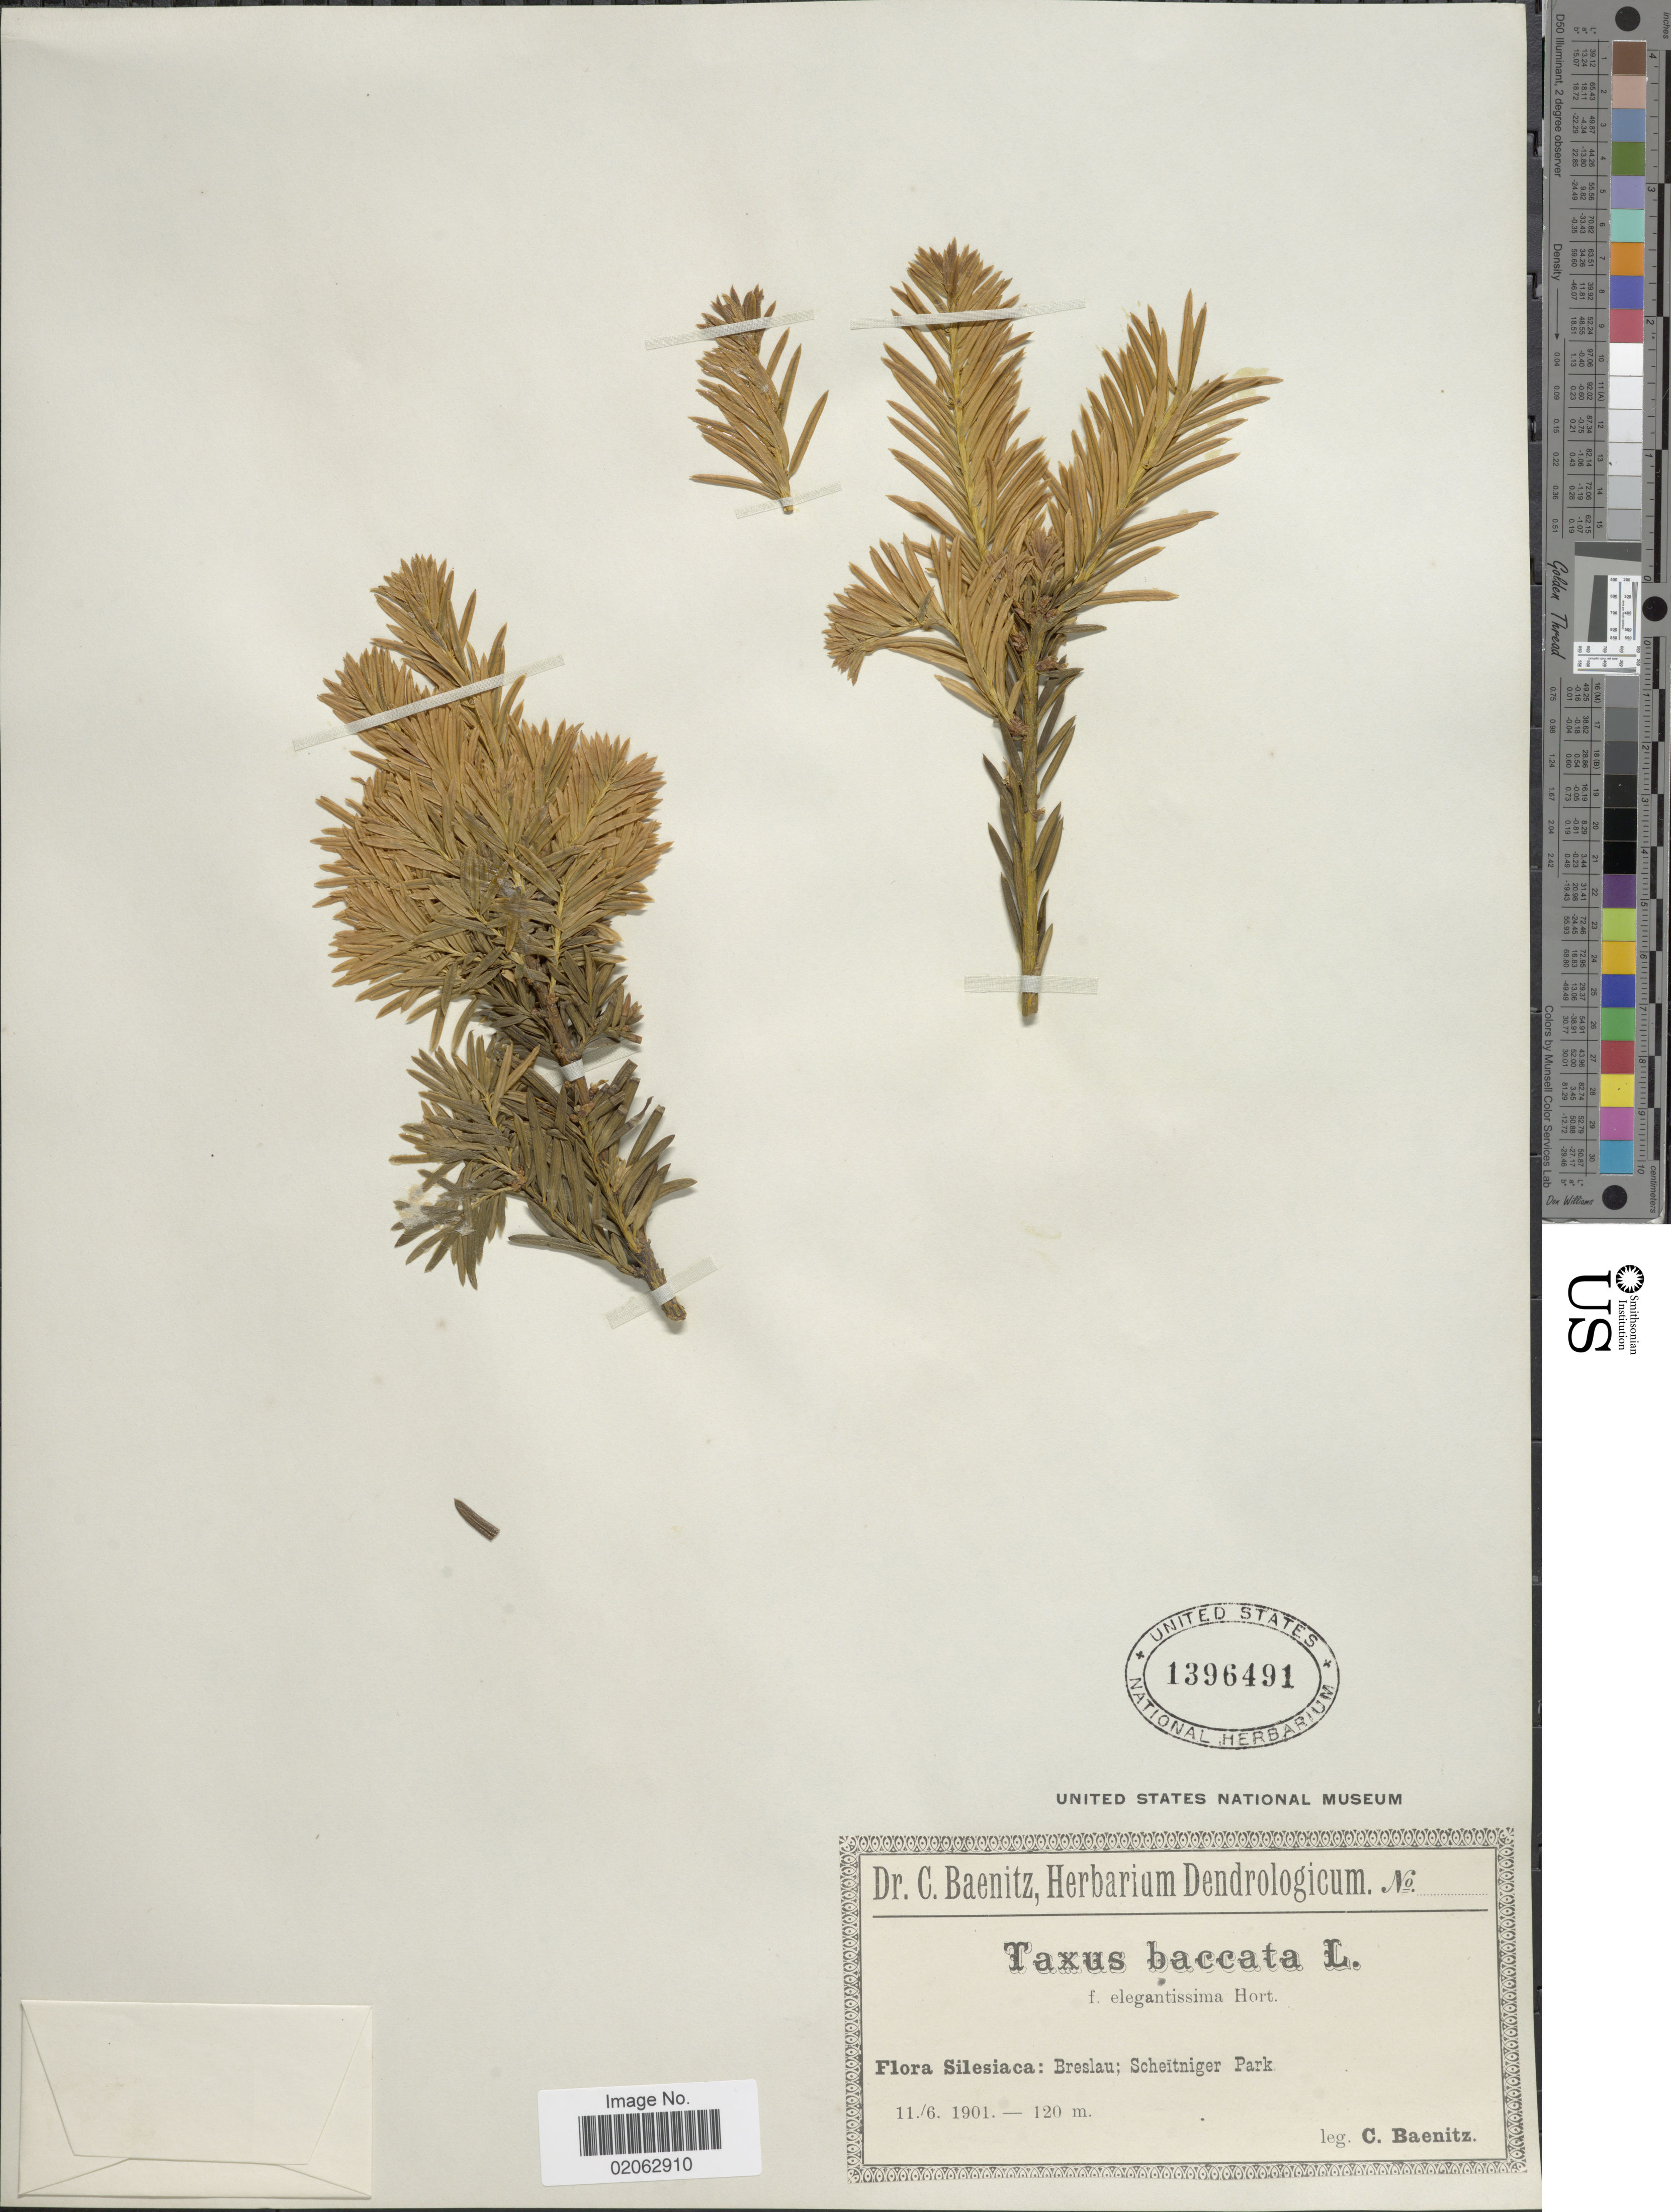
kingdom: Plantae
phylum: Tracheophyta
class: Pinopsida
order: Pinales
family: Taxaceae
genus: Taxus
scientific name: Taxus baccata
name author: L.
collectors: C. G. Baenitz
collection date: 1901-06-11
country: Poland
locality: Silesiaca: Breslau; Scheitniger Park.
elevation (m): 120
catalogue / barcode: US 1396491